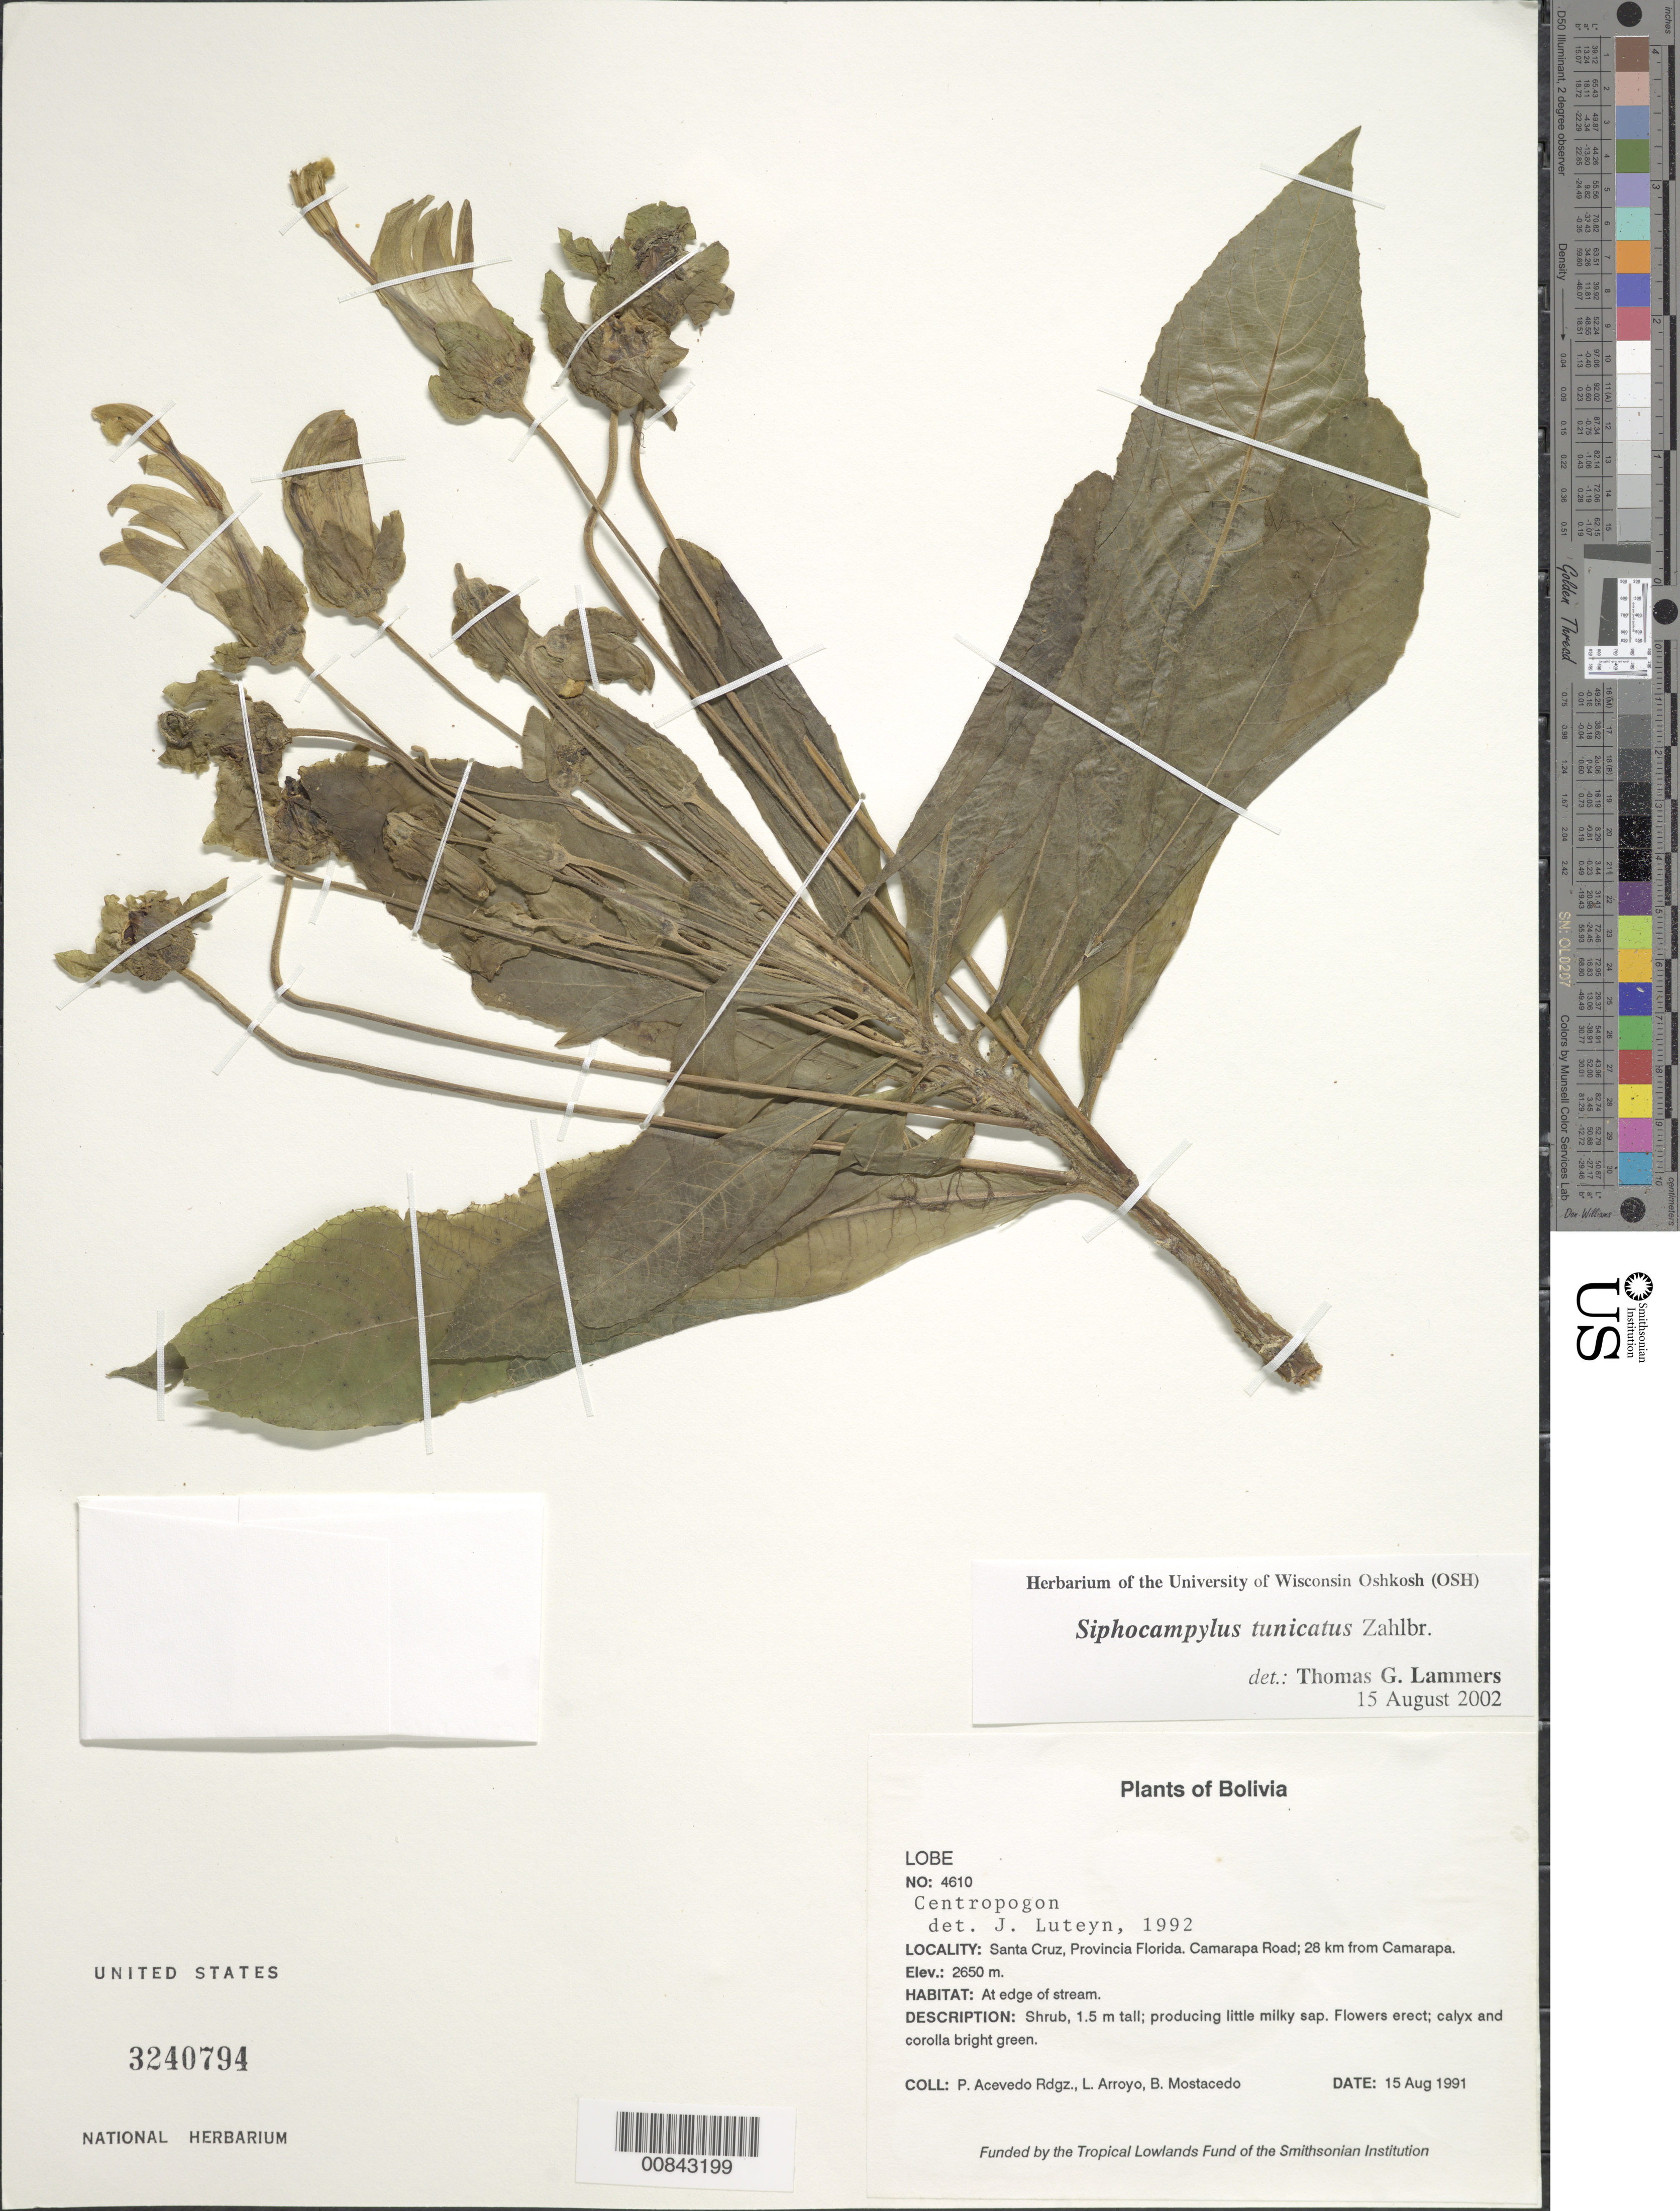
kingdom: Plantae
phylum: Tracheophyta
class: Magnoliopsida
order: Asterales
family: Campanulaceae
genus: Siphocampylus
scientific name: Siphocampylus tunicatus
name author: Zahlbr.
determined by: Lammers, T. G.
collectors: P. Acevedo-Rodr., L. Arroyo & B. Mostacedo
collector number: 4610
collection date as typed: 15 Aug 1991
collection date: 1991-08-15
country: Bolivia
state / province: Santa Cruz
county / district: Florida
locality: Depart. Santa Cruz, Provincia Florida. Camarapa Road; 28 km from Camarapa.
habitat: At edge of stream.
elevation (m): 2650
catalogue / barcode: US 3240794